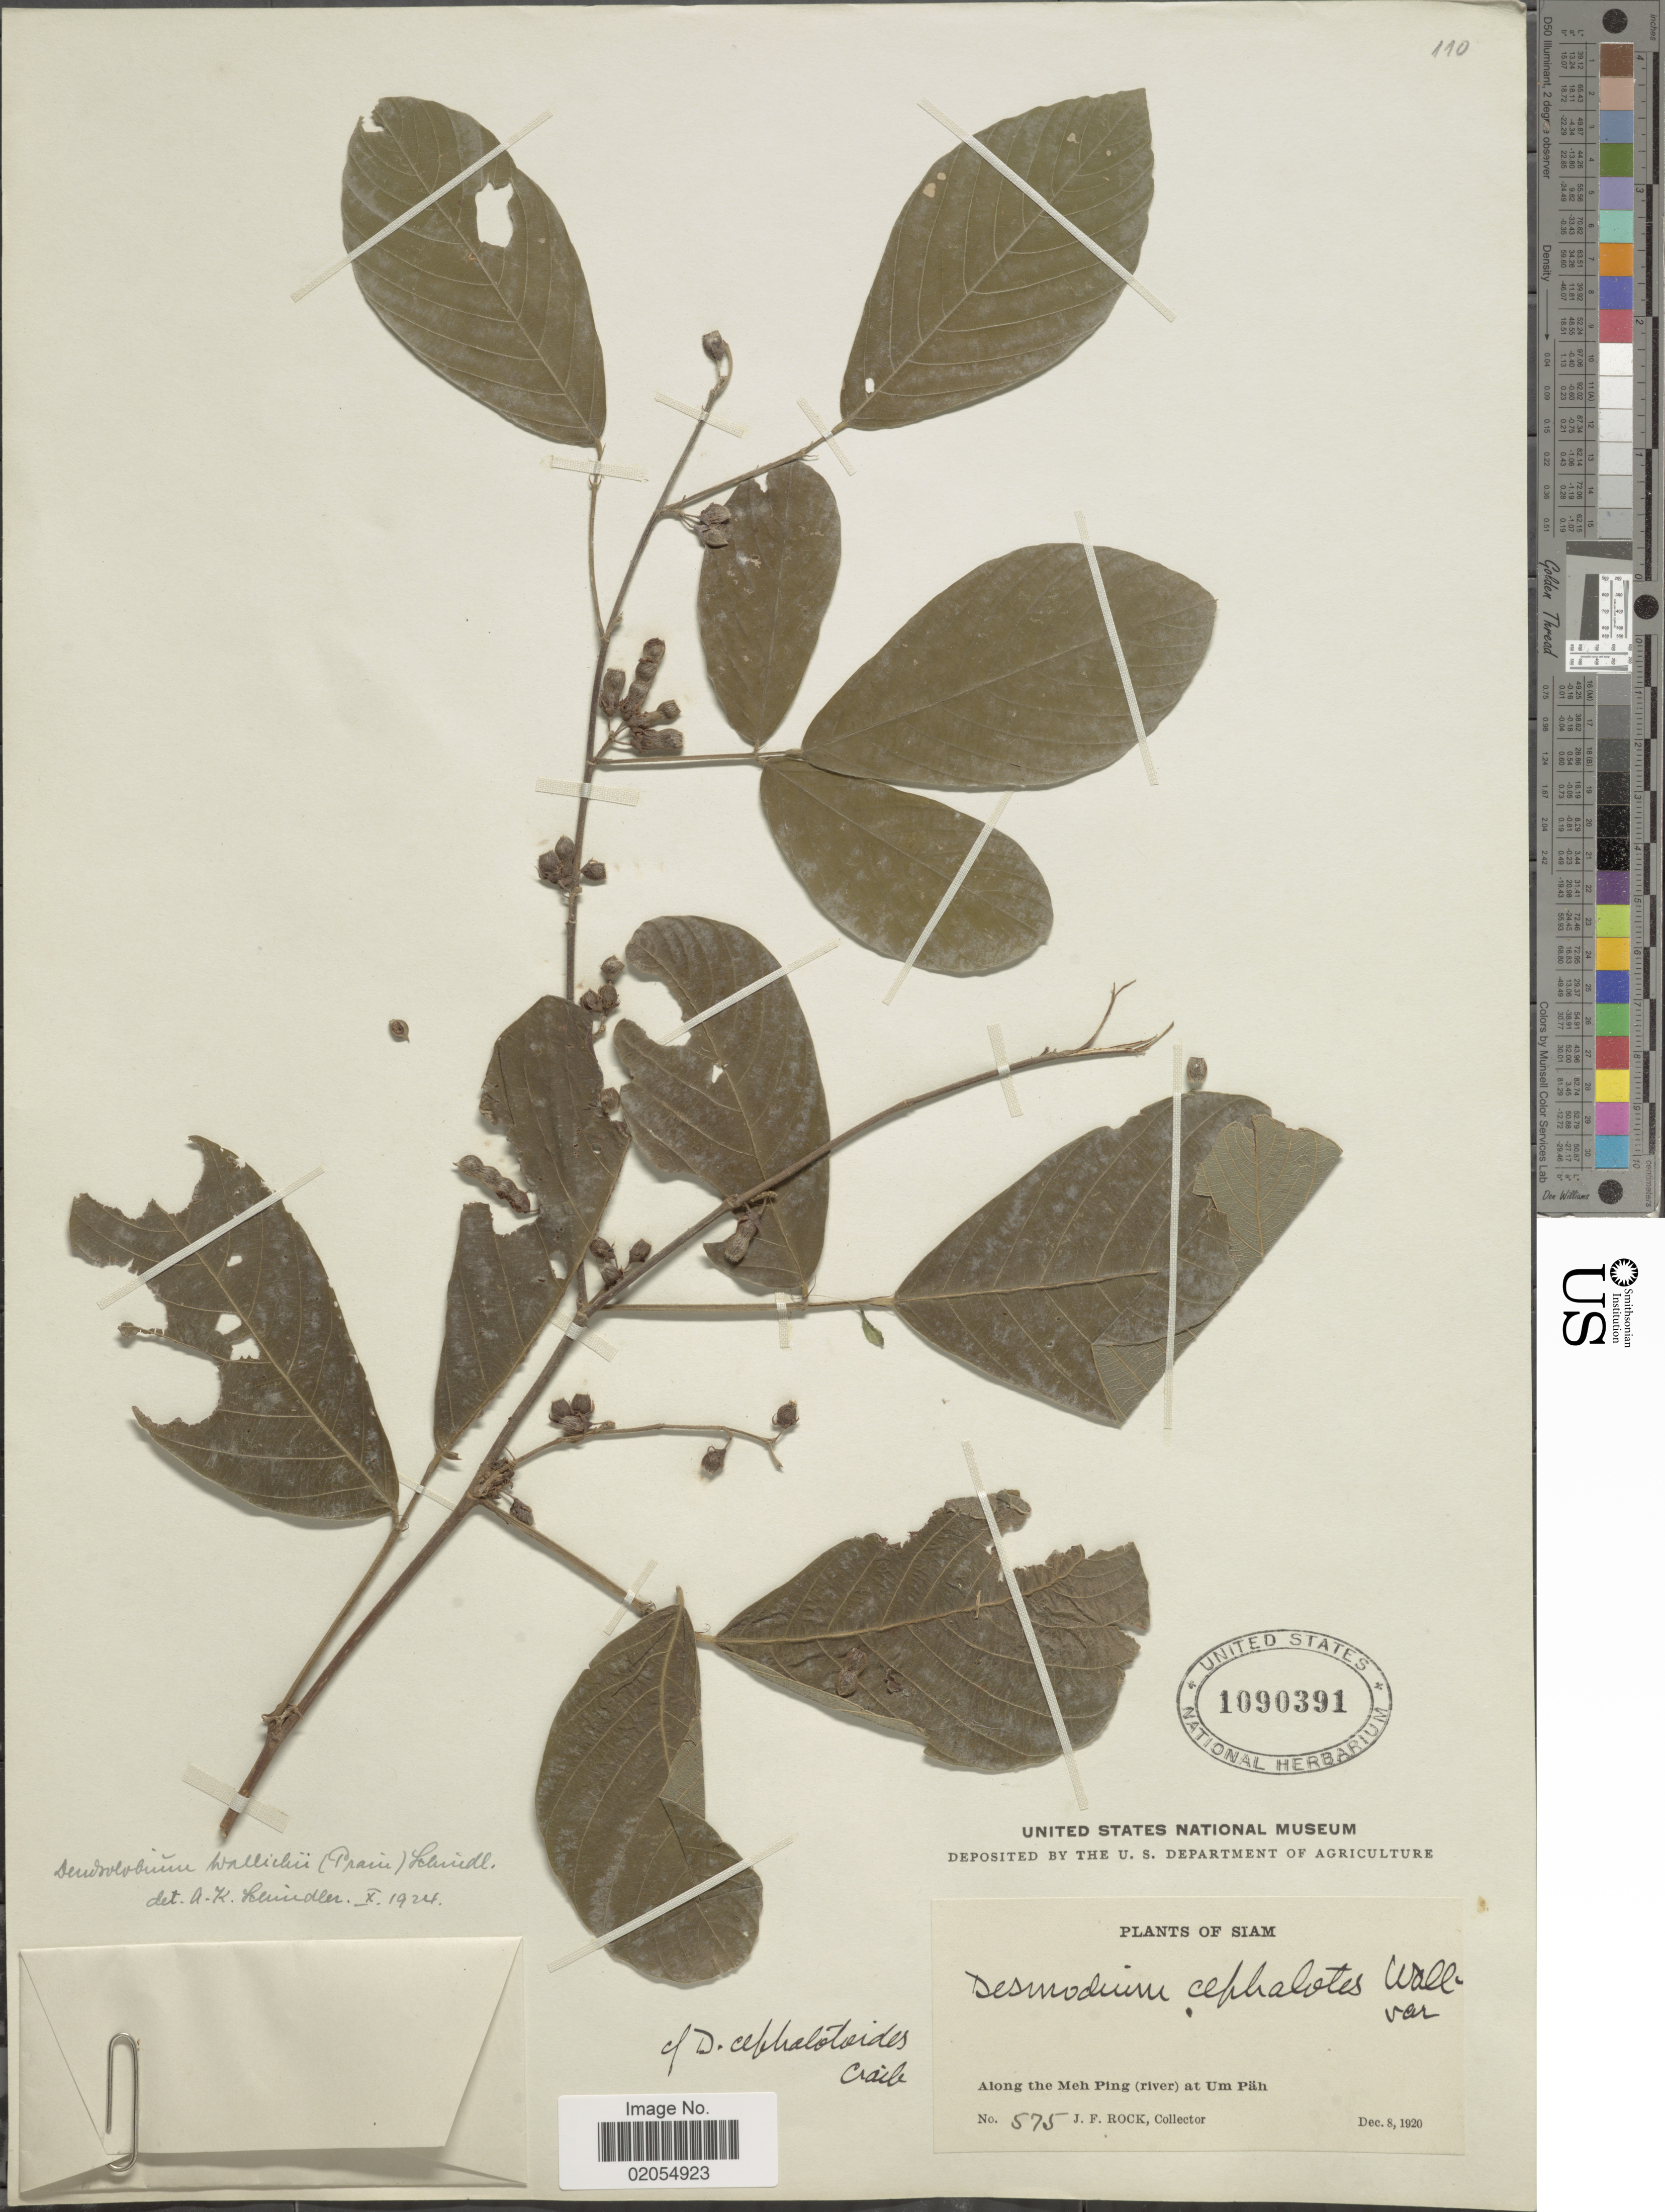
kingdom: Plantae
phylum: Tracheophyta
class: Magnoliopsida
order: Fabales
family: Fabaceae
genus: Dendrolobium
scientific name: Dendrolobium rugosum var. moniliferum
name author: H. Ohashi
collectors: J. Rock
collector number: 575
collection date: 1920-12-08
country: Thailand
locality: Along the Meh Ping (river) at Um Pah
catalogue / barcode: US 1090391